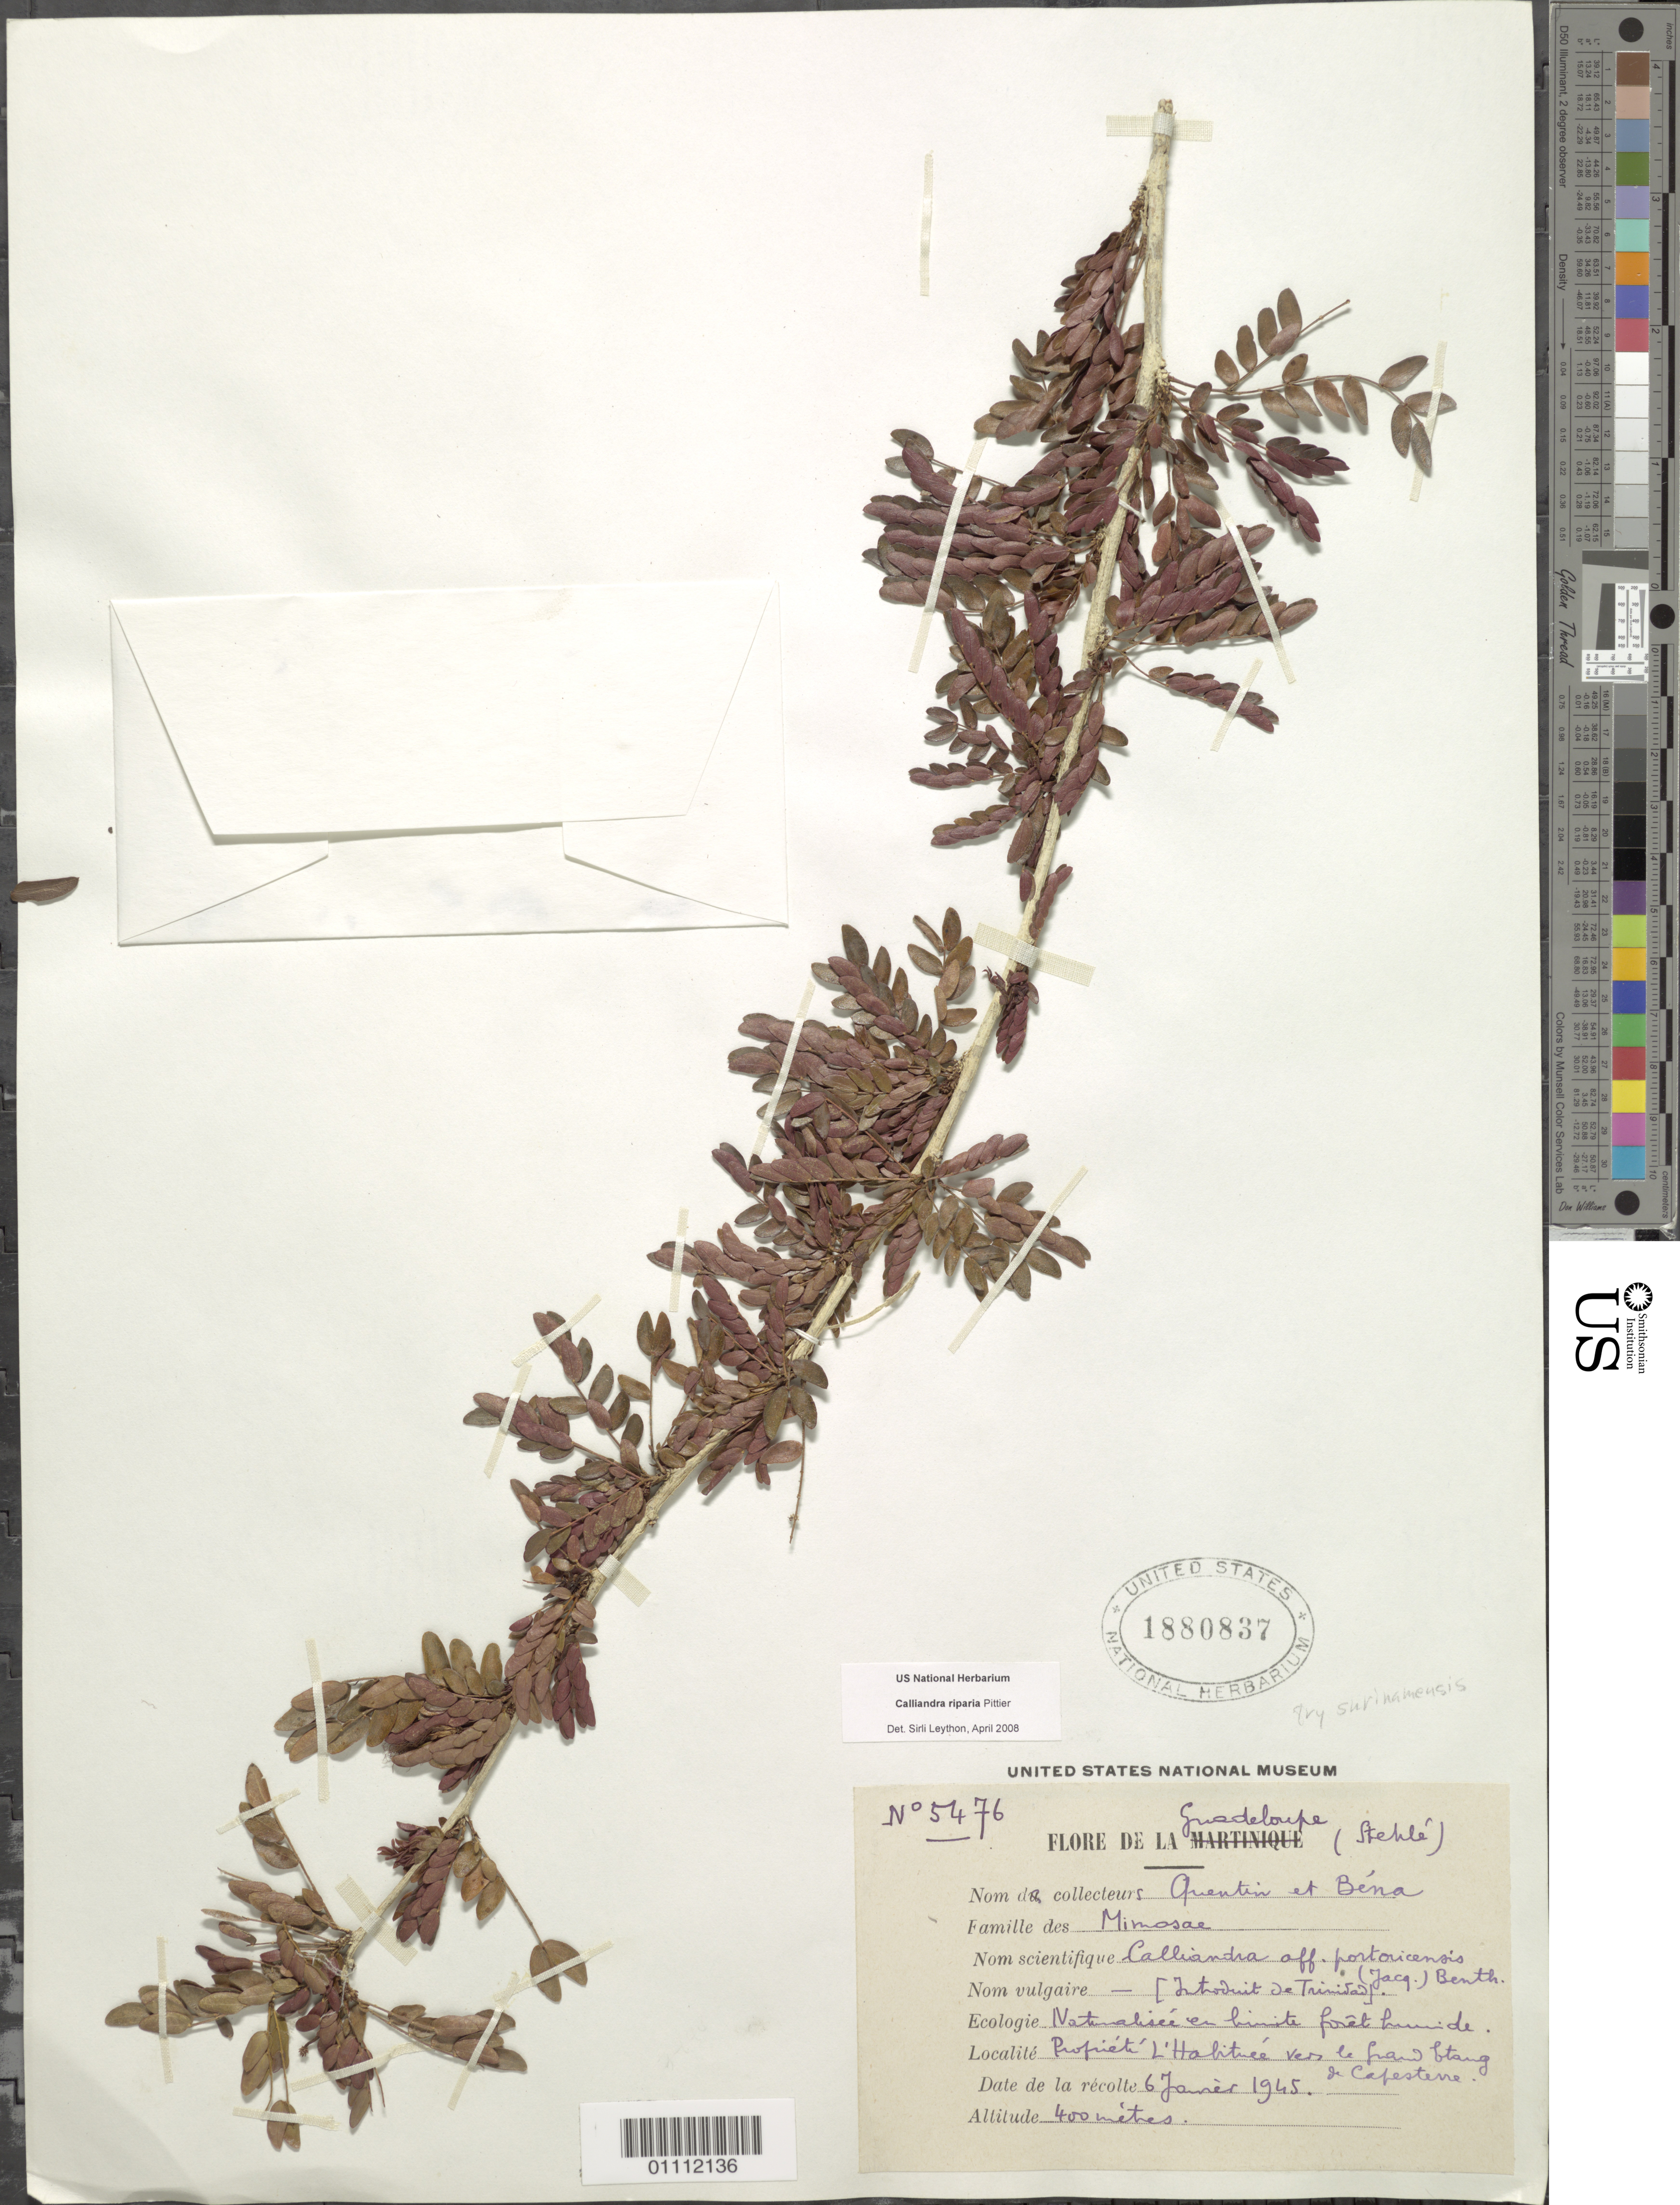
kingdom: Plantae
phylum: Tracheophyta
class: Magnoliopsida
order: Fabales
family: Fabaceae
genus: Calliandra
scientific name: Calliandra riparia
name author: Pittier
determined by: Leython, S.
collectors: H. Stehlé, -. Quentin & -. Béna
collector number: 5476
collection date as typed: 06 Jan 1945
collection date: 1945-01-06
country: Guadeloupe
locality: Le Grand Etang de Capesterre, propriété l'habituée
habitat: Humide forêt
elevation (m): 400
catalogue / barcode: US 1880837